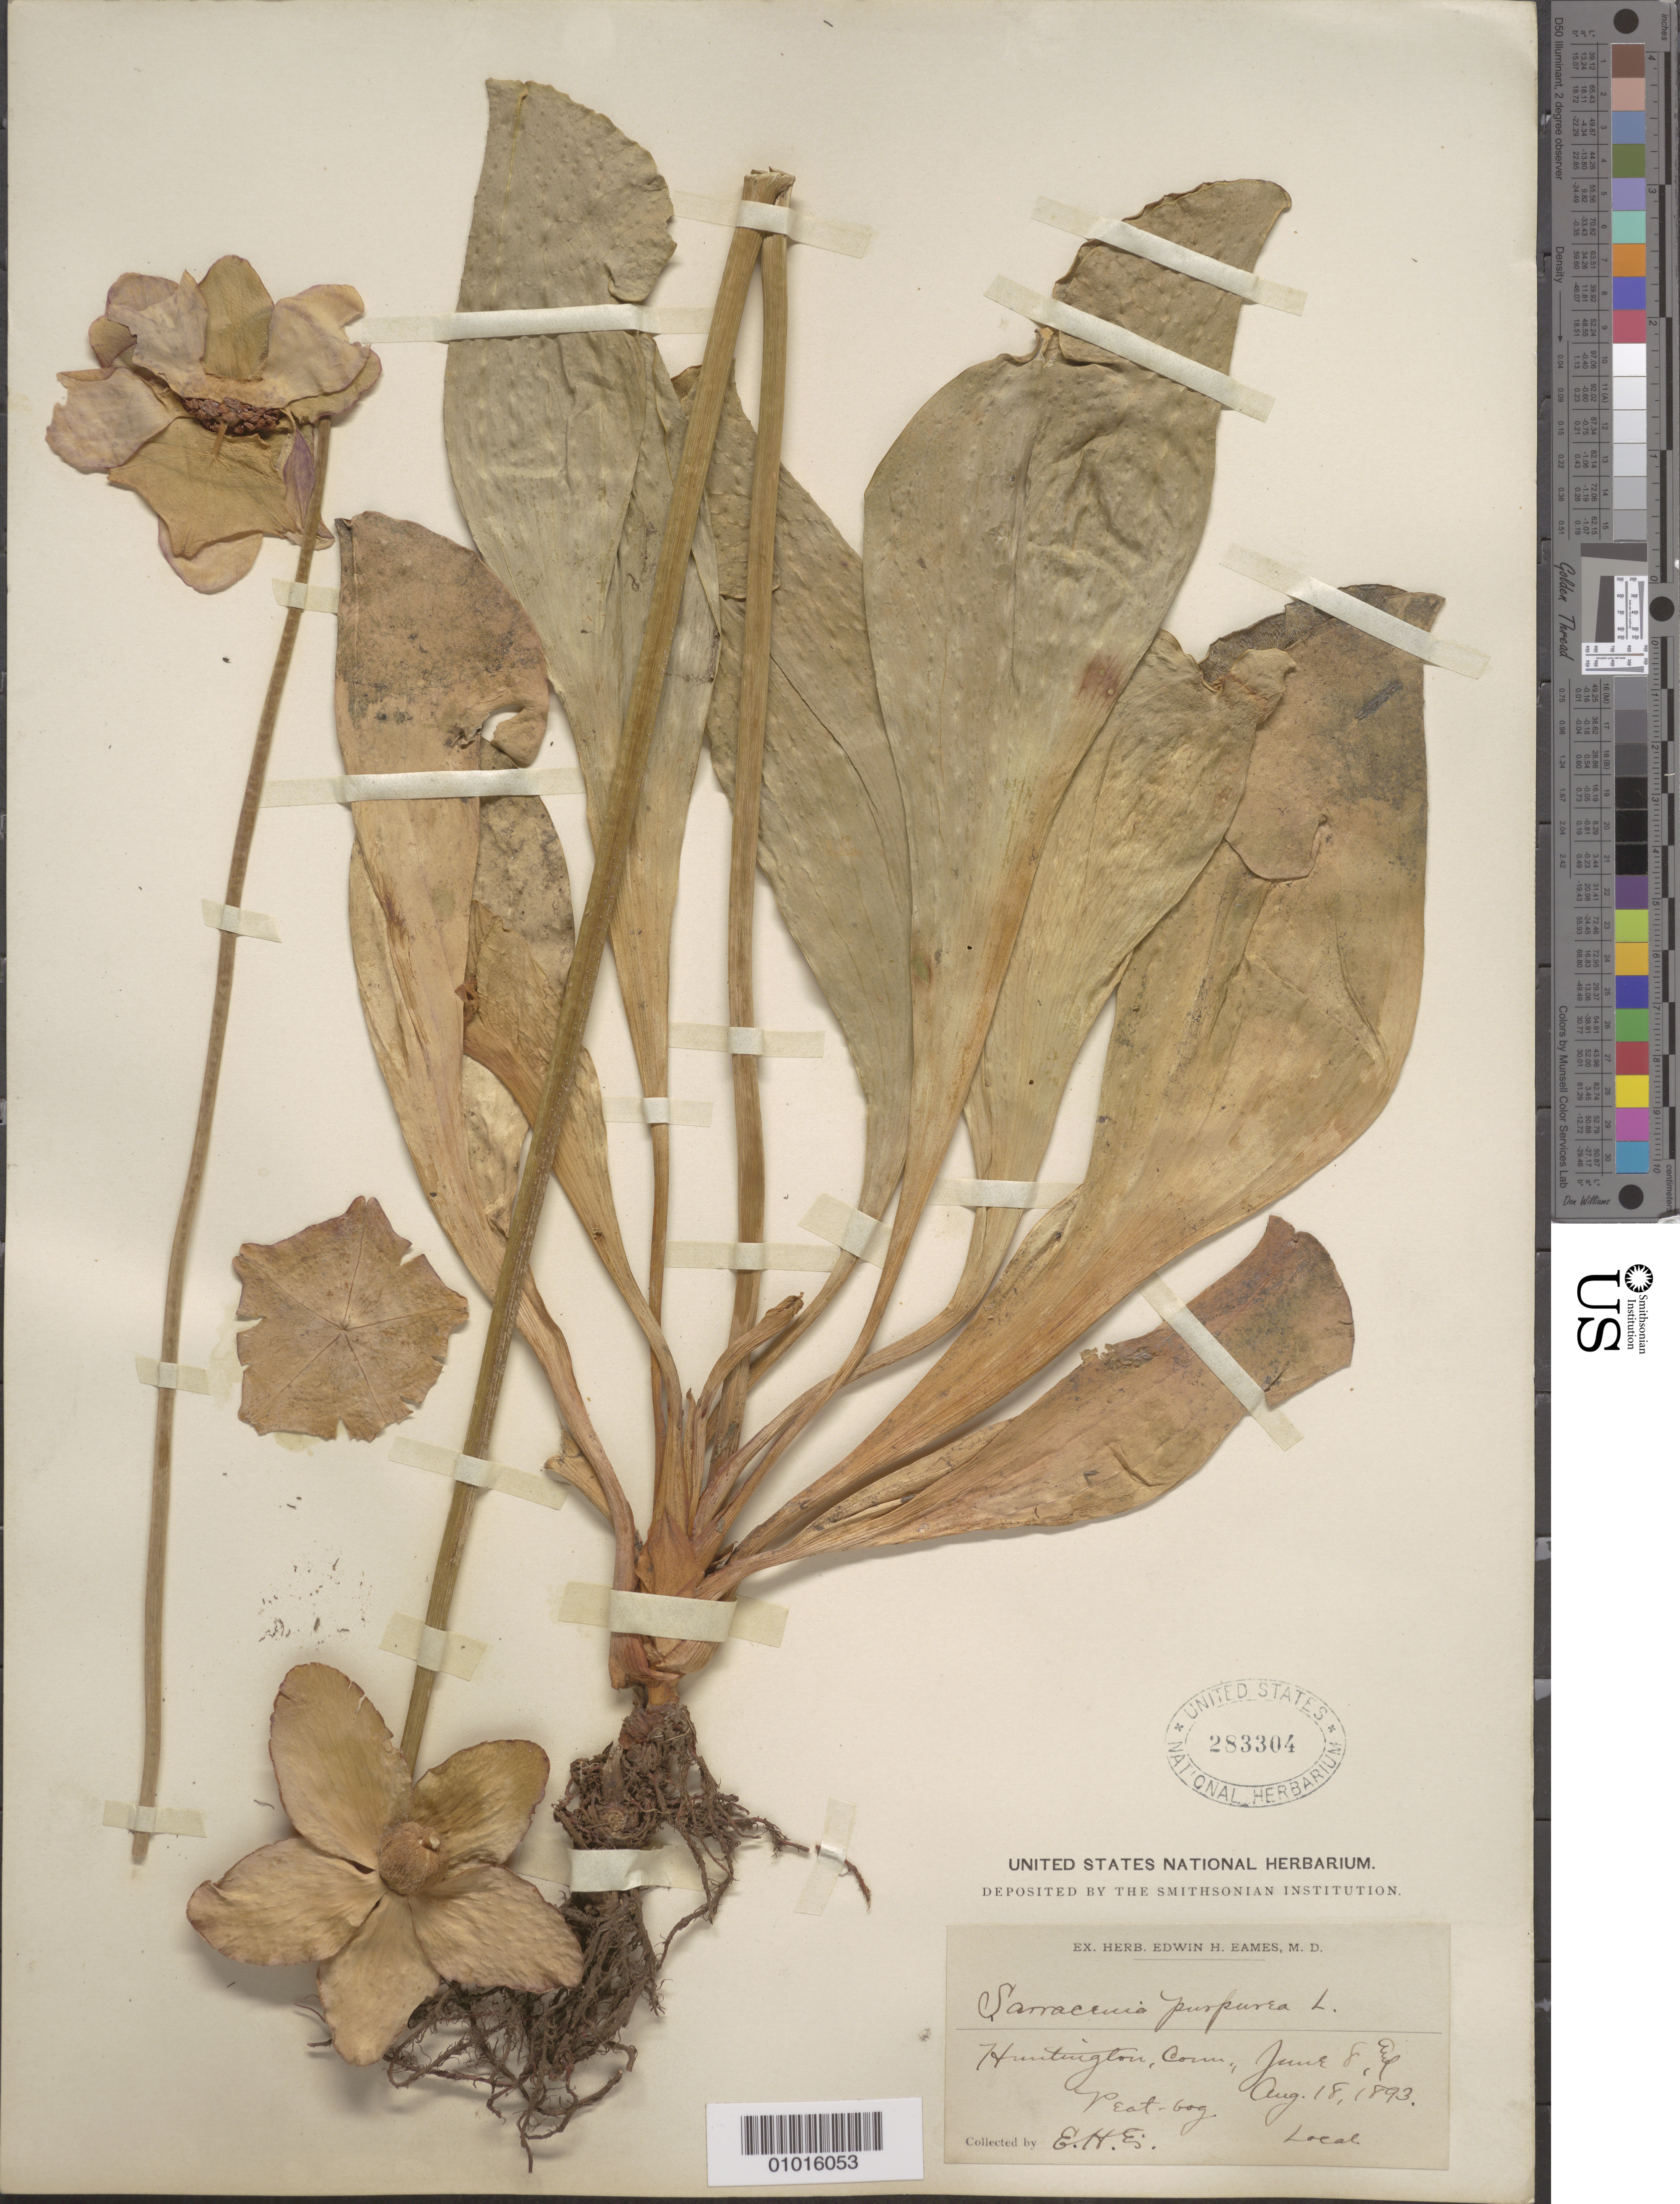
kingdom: Plantae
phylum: Tracheophyta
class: Magnoliopsida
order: Ericales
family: Sarraceniaceae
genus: Sarracenia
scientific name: Sarracenia purpurea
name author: L.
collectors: E. H. Eames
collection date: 1893-06-08,1893-08-18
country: United States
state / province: Connecticut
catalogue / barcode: US 283304